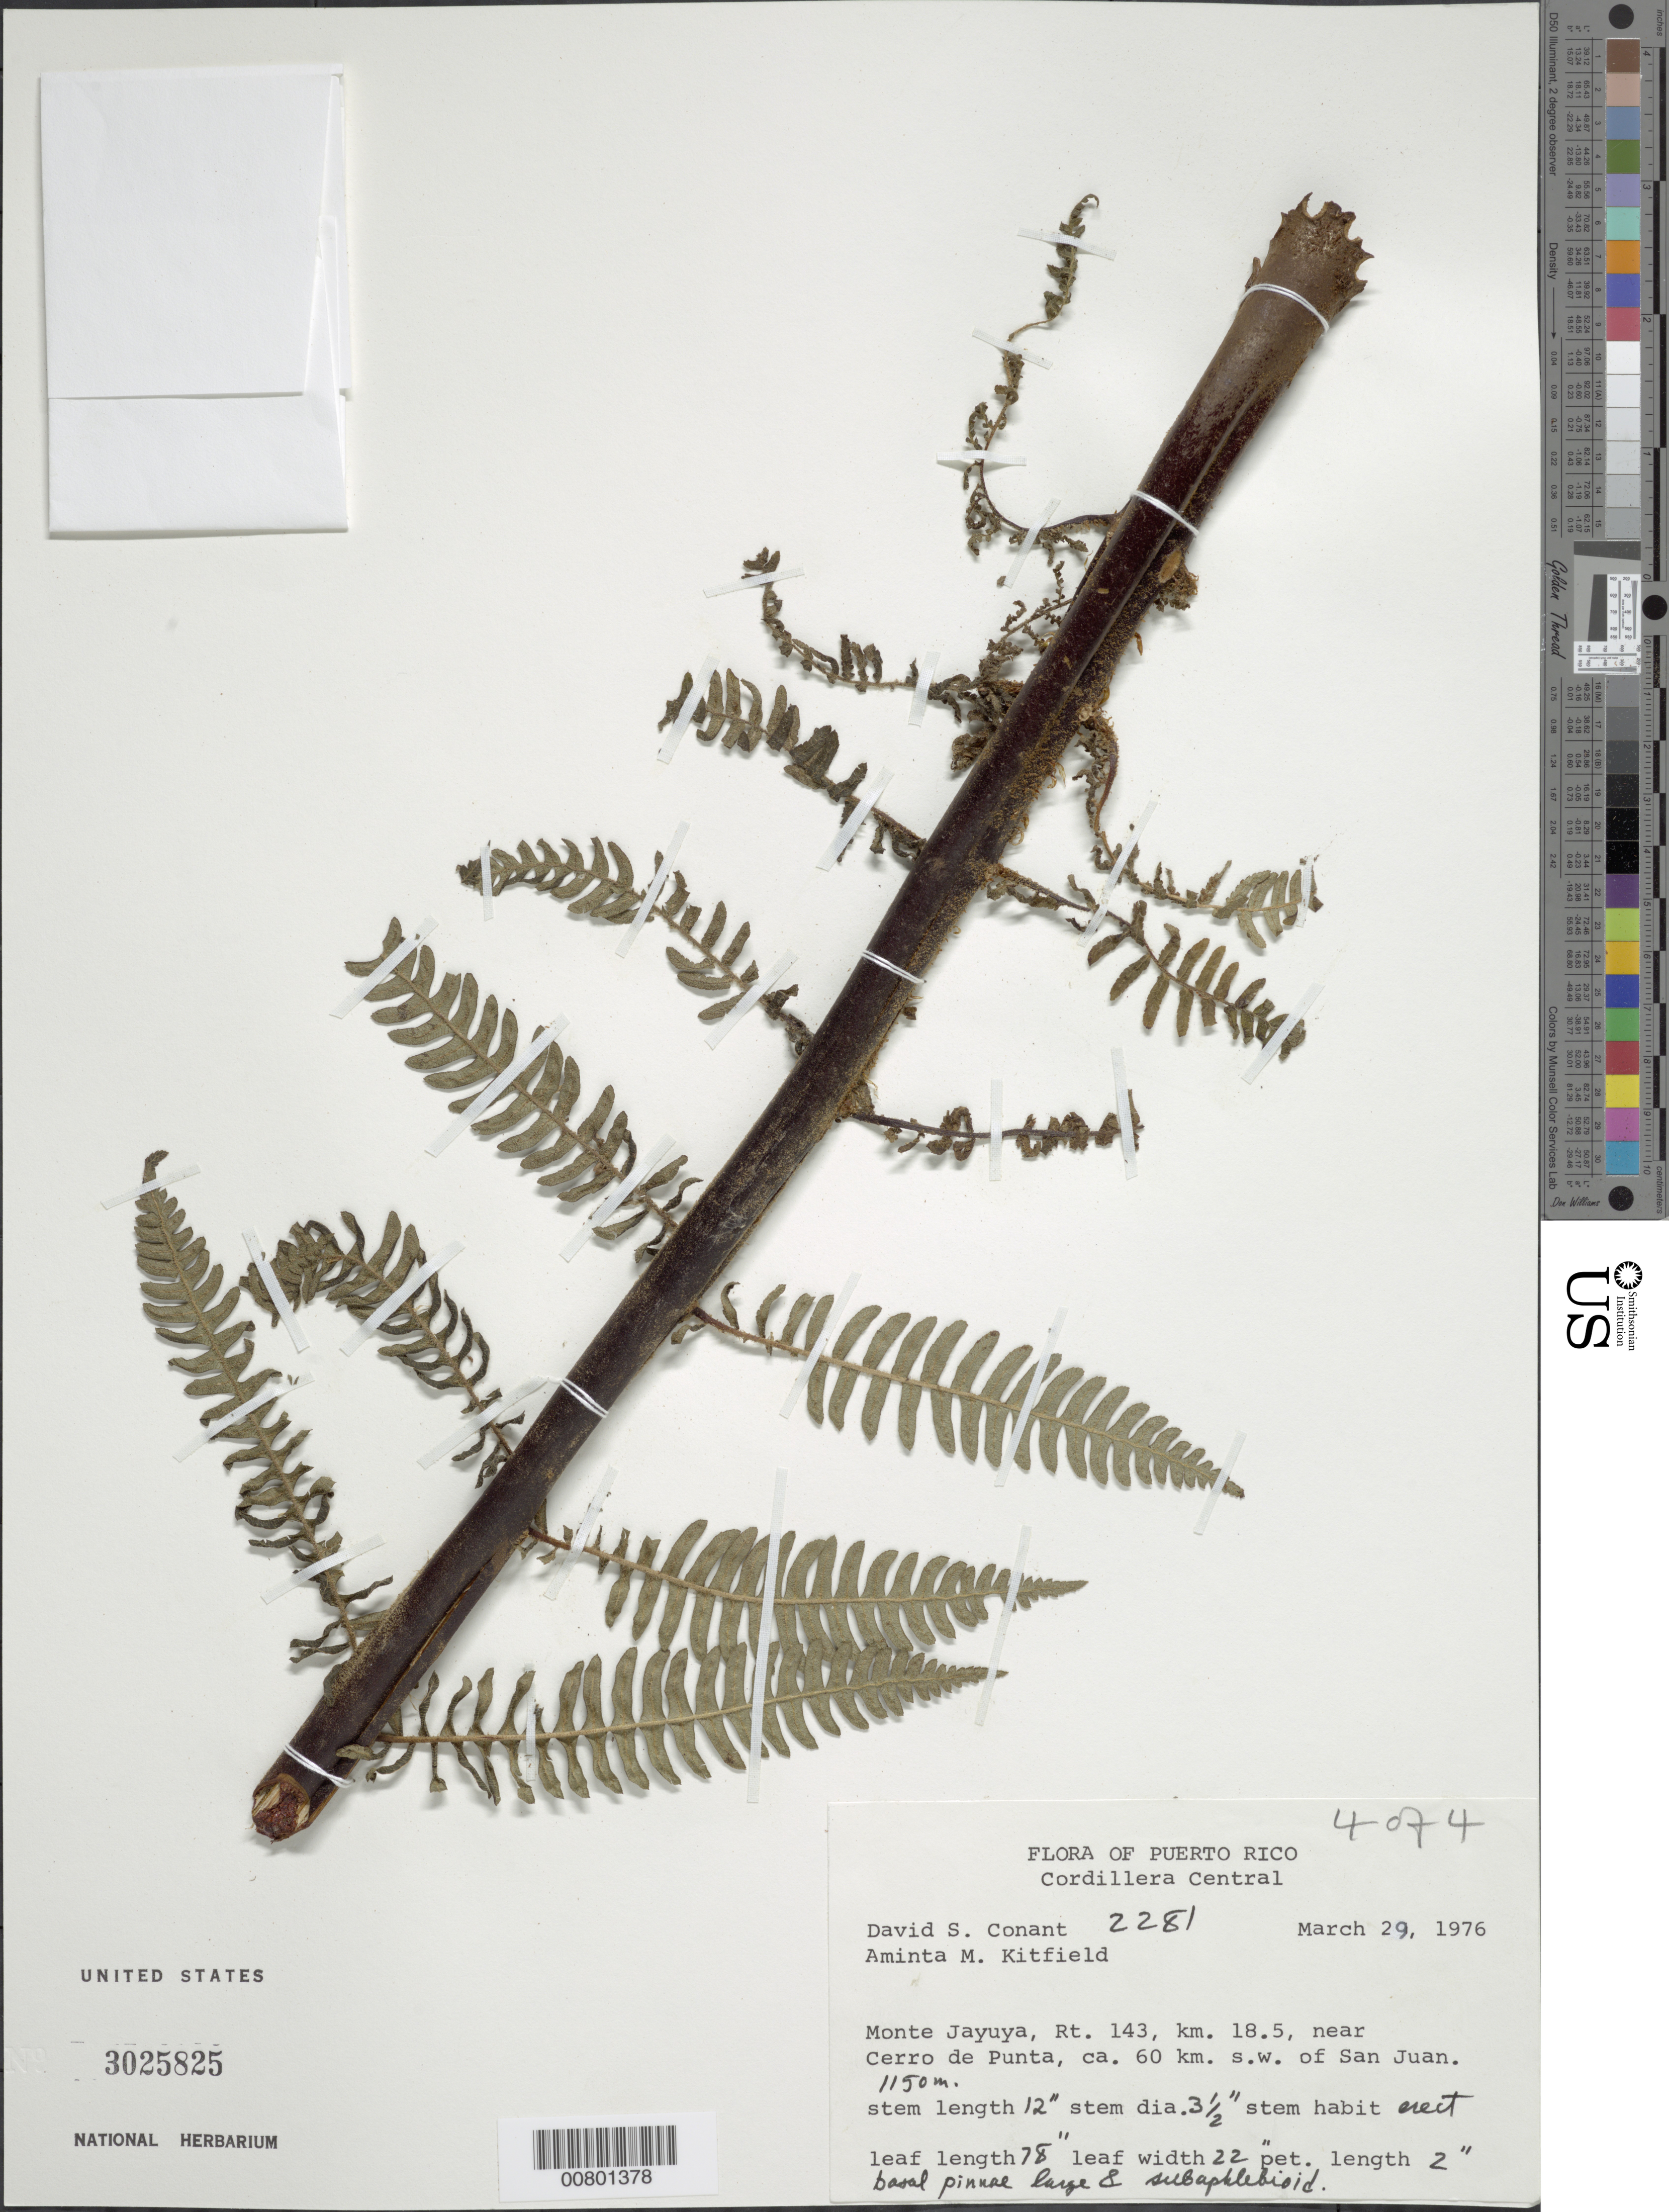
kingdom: Plantae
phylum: Tracheophyta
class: Polypodiopsida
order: Cyatheales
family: Cyatheaceae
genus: Alsophila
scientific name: Alsophila sp.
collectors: D. S. Conant & A. Kitfield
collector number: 2281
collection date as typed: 29 Mar 1976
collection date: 1976-03-29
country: Puerto Rico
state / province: Jayuya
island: Puerto Rico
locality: Monte Jayuya, Rt. 143, km 18.5, near Cerro de Punta, ca. 60 km SW of San Juan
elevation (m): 1150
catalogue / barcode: US 3025825